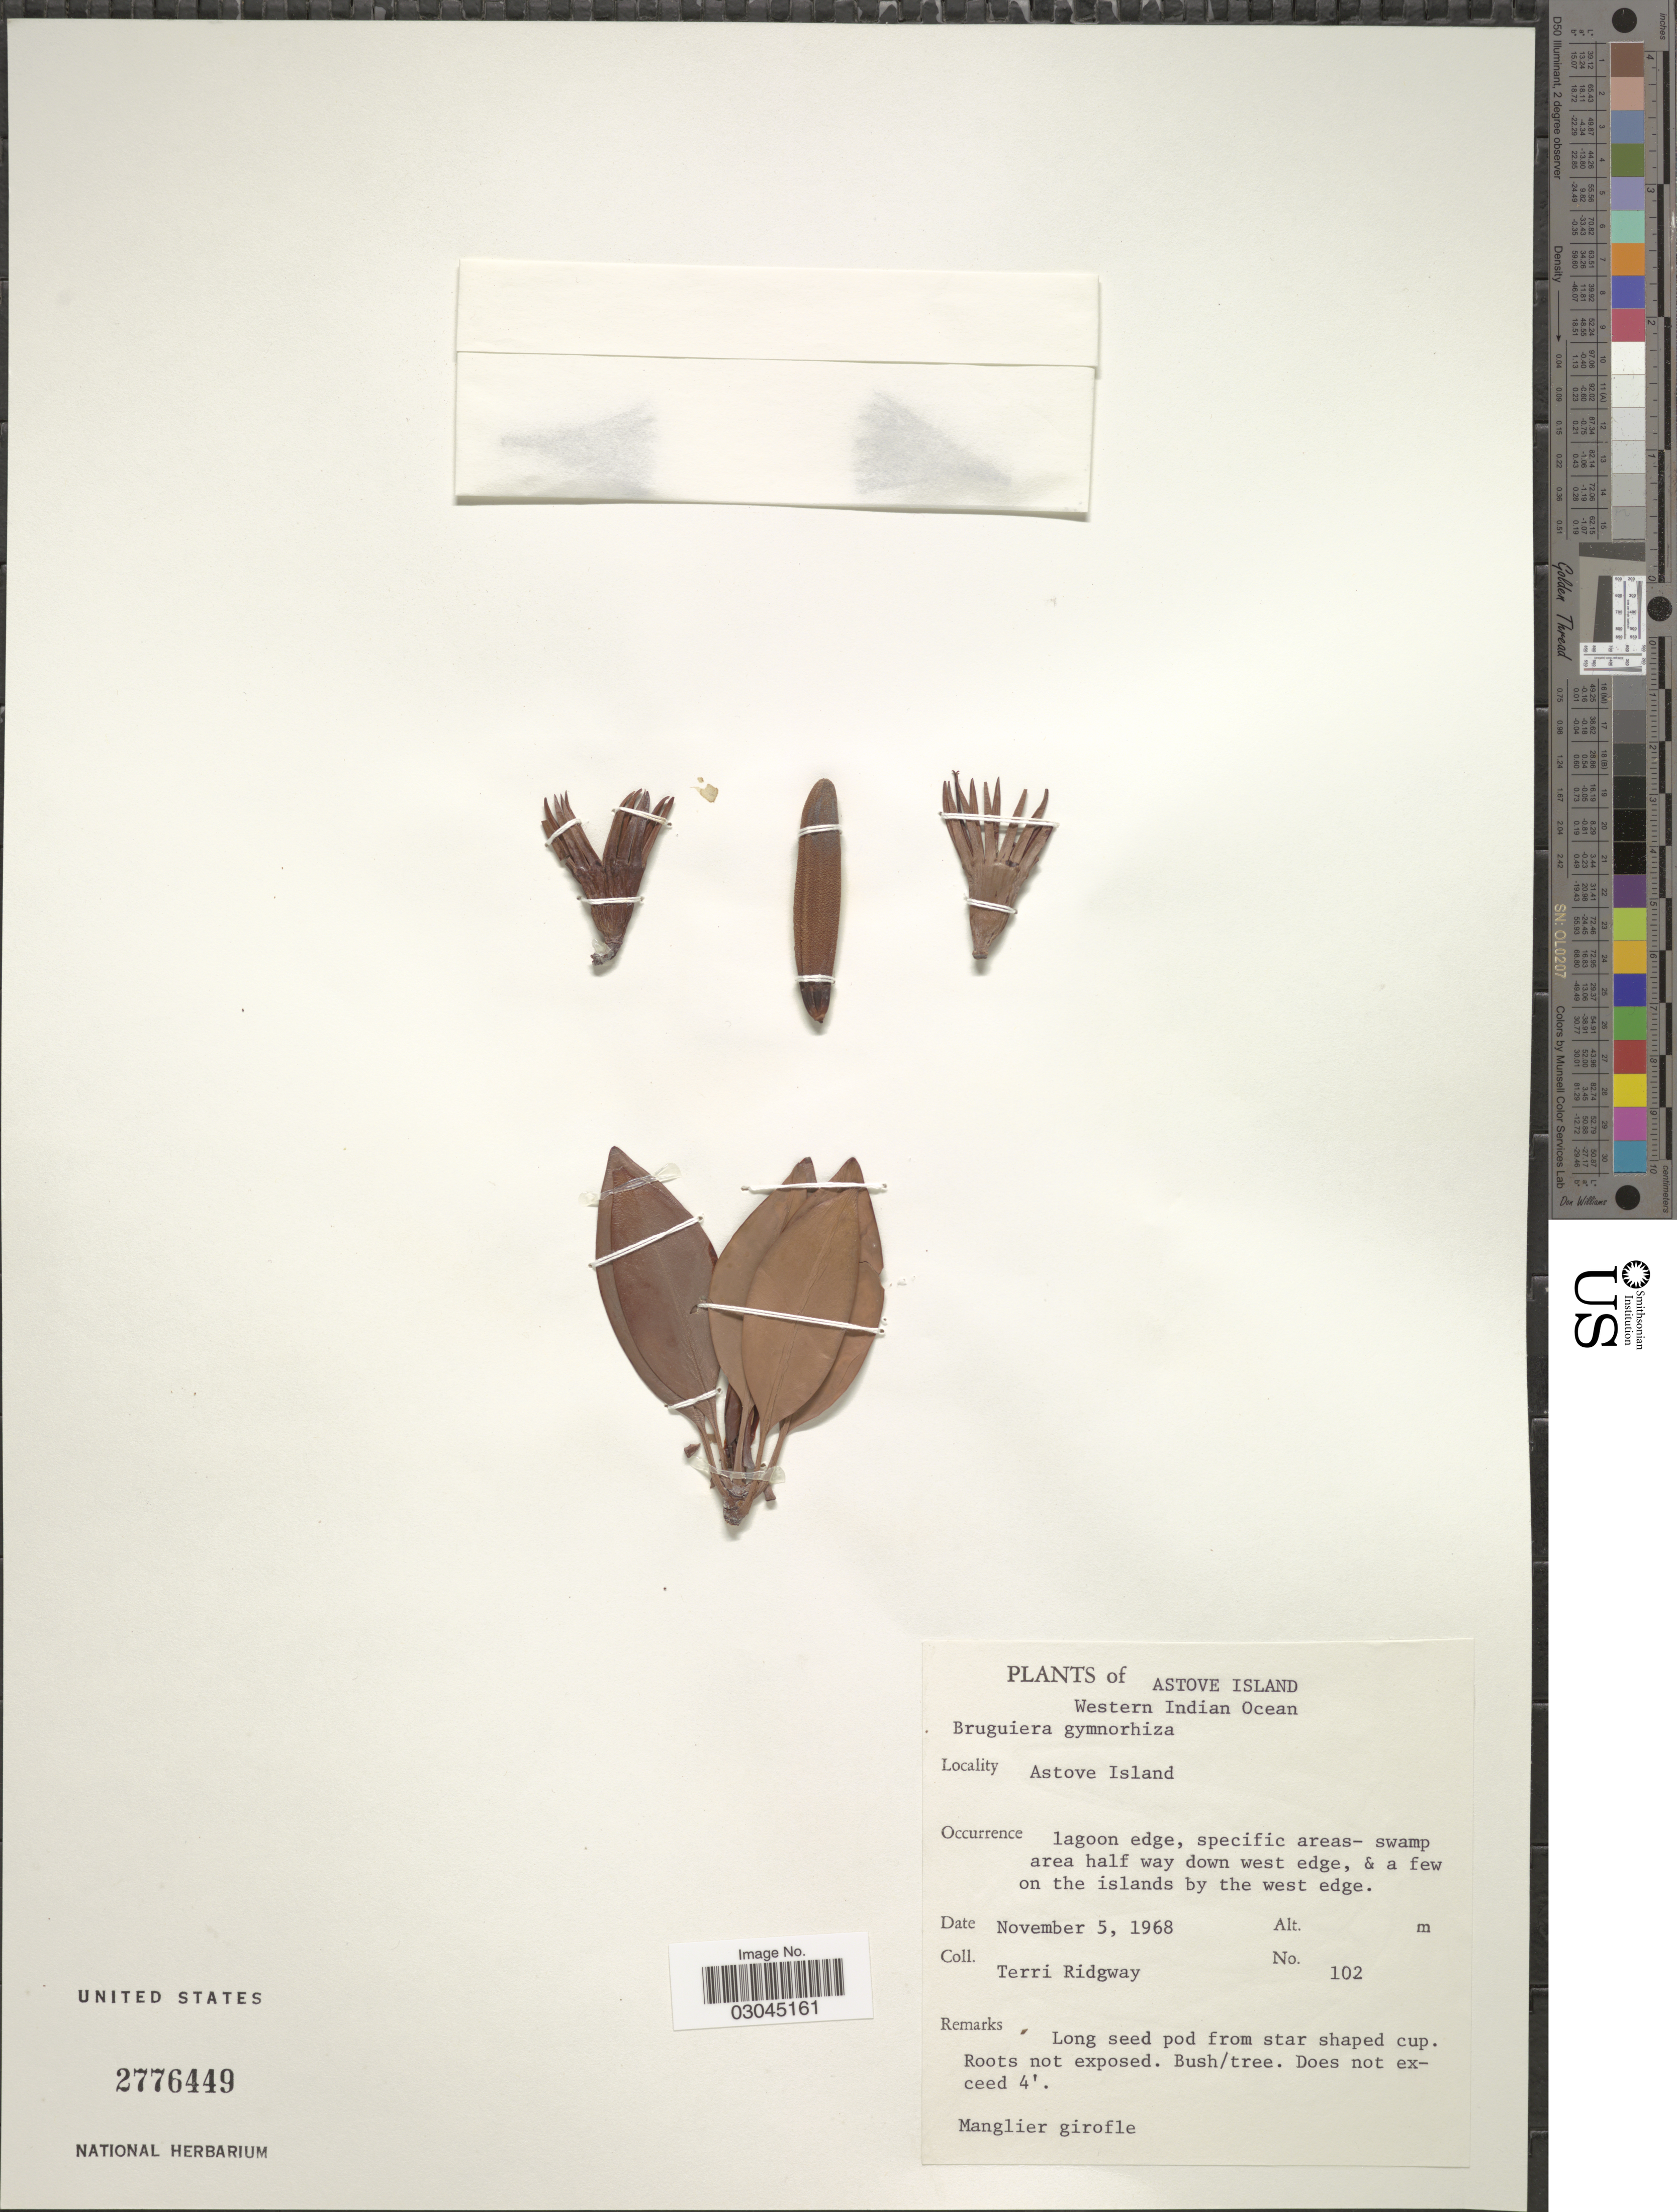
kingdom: Plantae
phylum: Tracheophyta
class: Magnoliopsida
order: Malpighiales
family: Rhizophoraceae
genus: Bruguiera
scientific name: Bruguiera gymnorhiza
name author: (L.) Savigny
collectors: T. Ridgway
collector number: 102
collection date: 1968-11-05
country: Seychelles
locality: Astove Island. Western Indian Ocean. Lagoon edge, specific areas-swamp area half way down west edge, & a few on the islands by the west edge.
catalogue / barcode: US 2776449